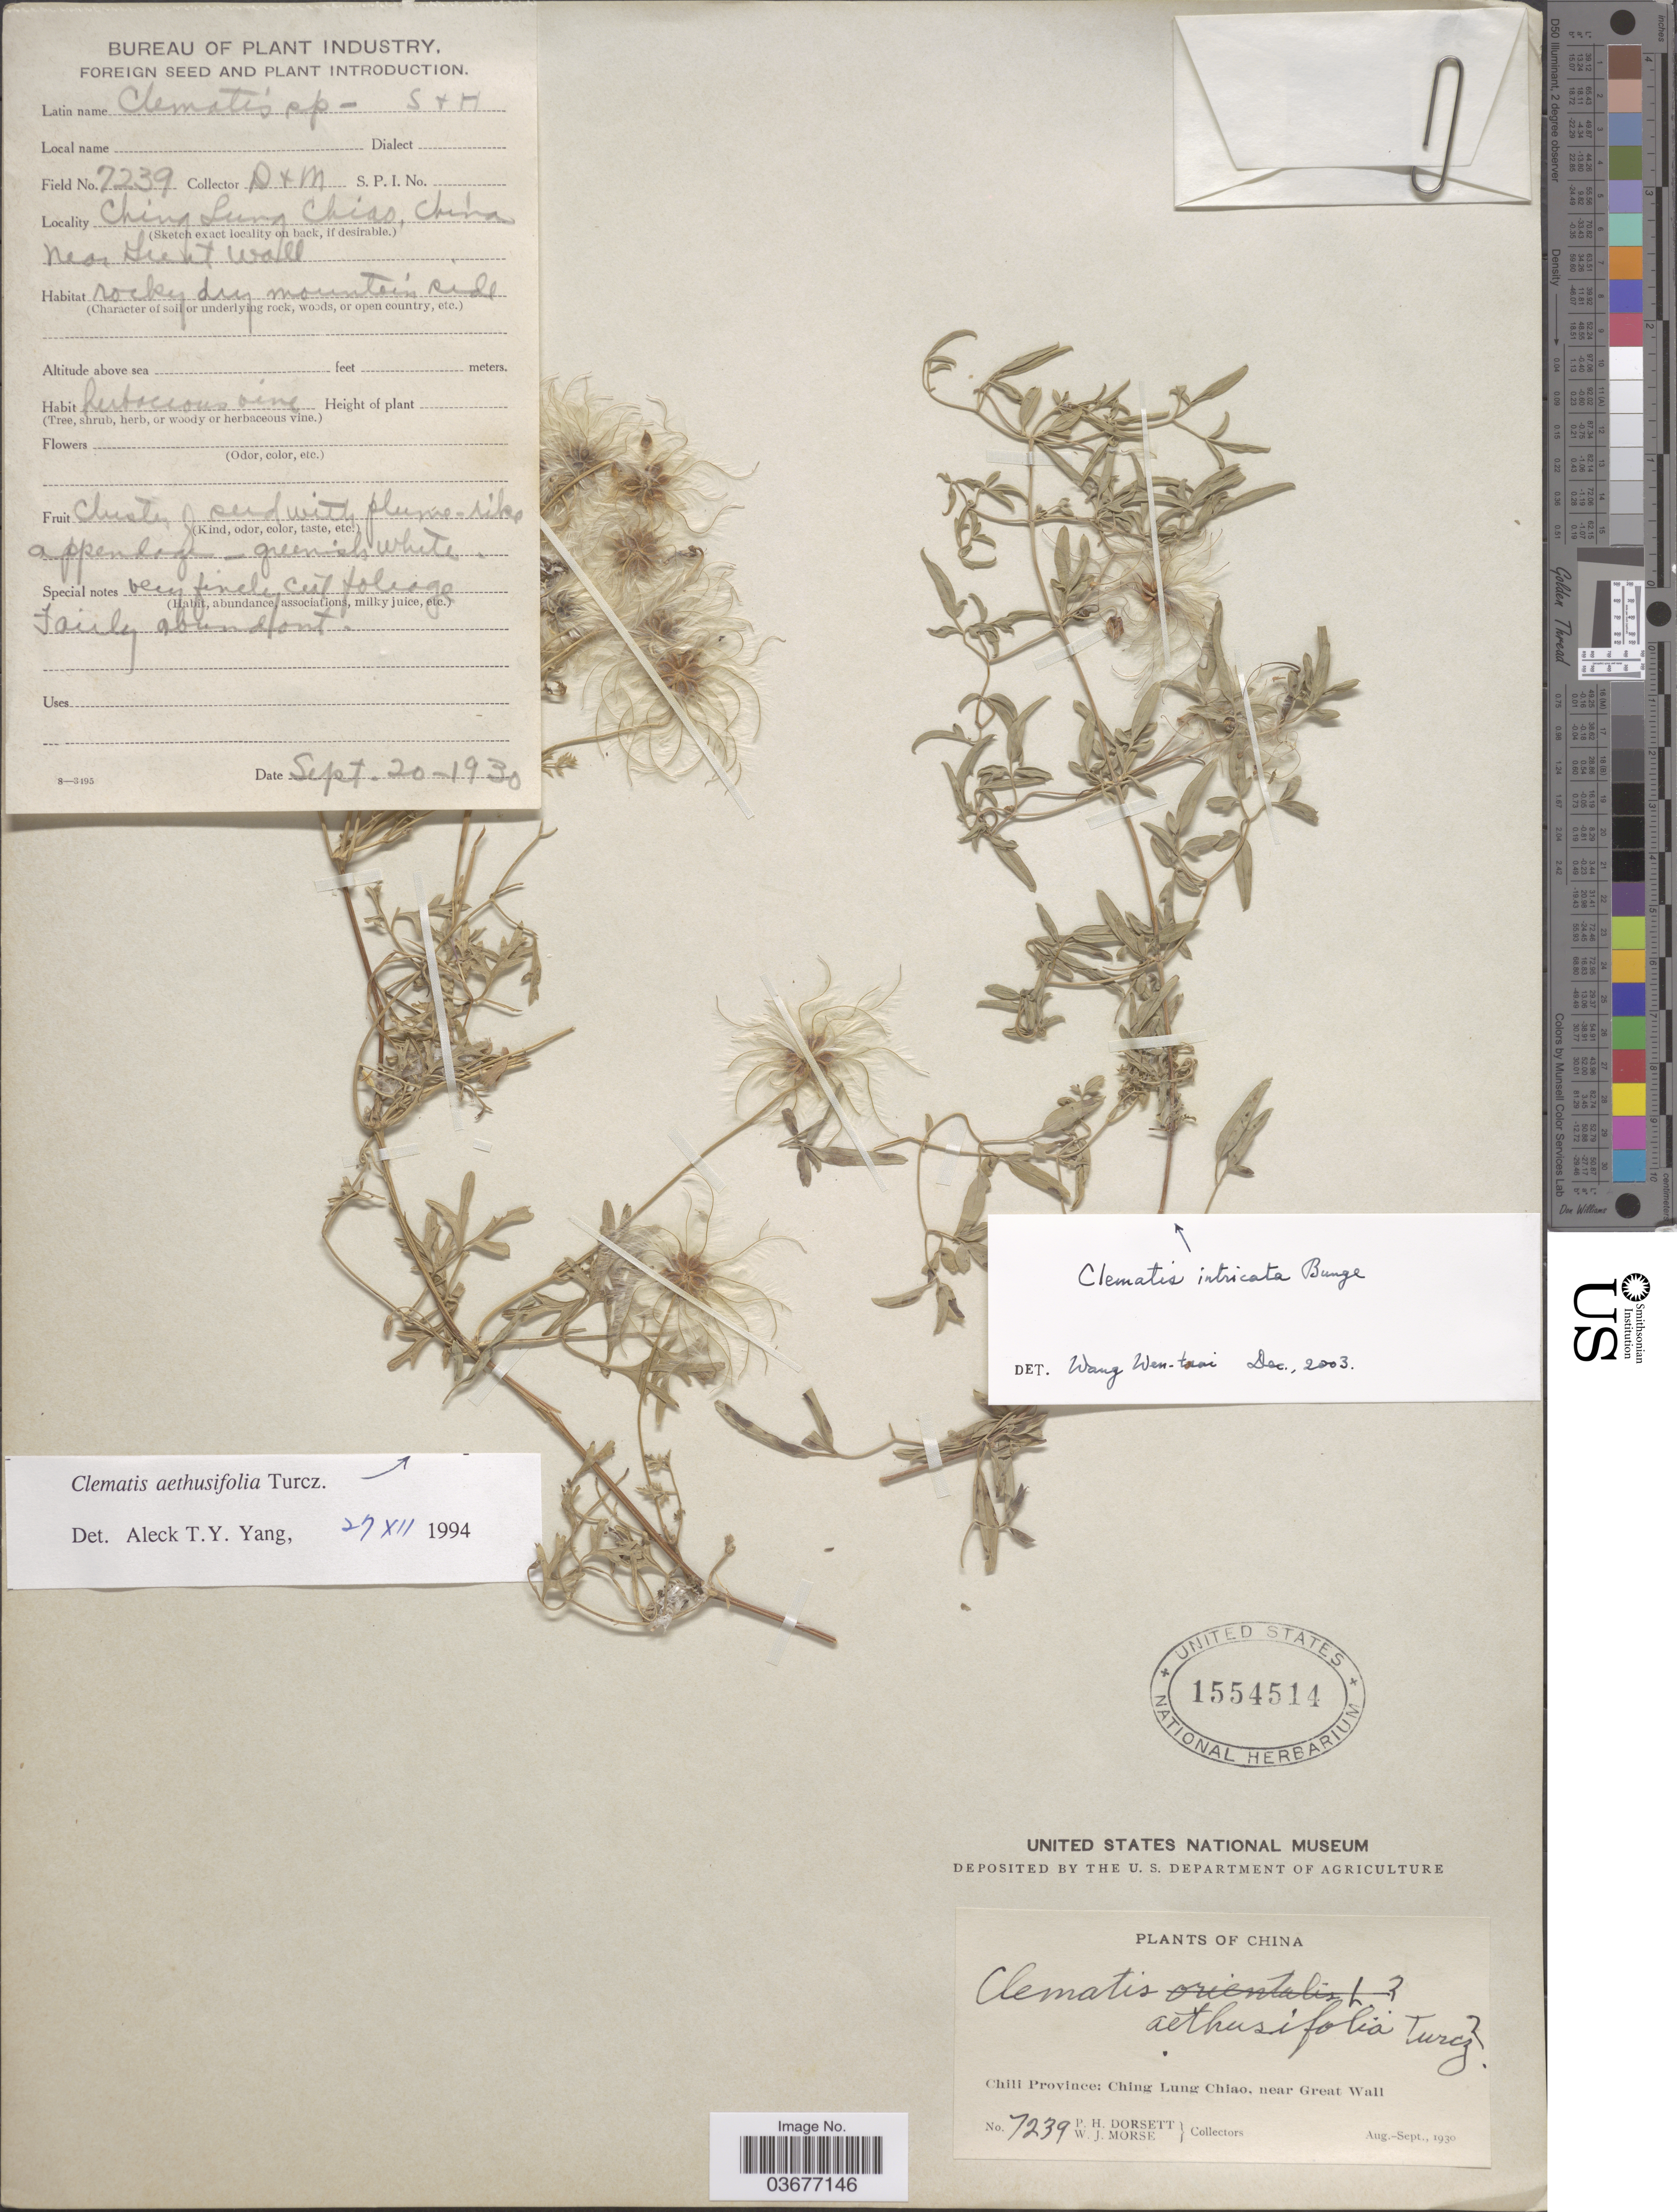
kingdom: Plantae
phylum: Tracheophyta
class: Magnoliopsida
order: Ranunculales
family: Ranunculaceae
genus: Clematis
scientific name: Clematis intricata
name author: Bunge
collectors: P. H. Dorsett & W. J. Morse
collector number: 7239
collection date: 1930-09-20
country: China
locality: Chili Province: Ching Lung Chiao, near Great Wall.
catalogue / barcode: US 1554514